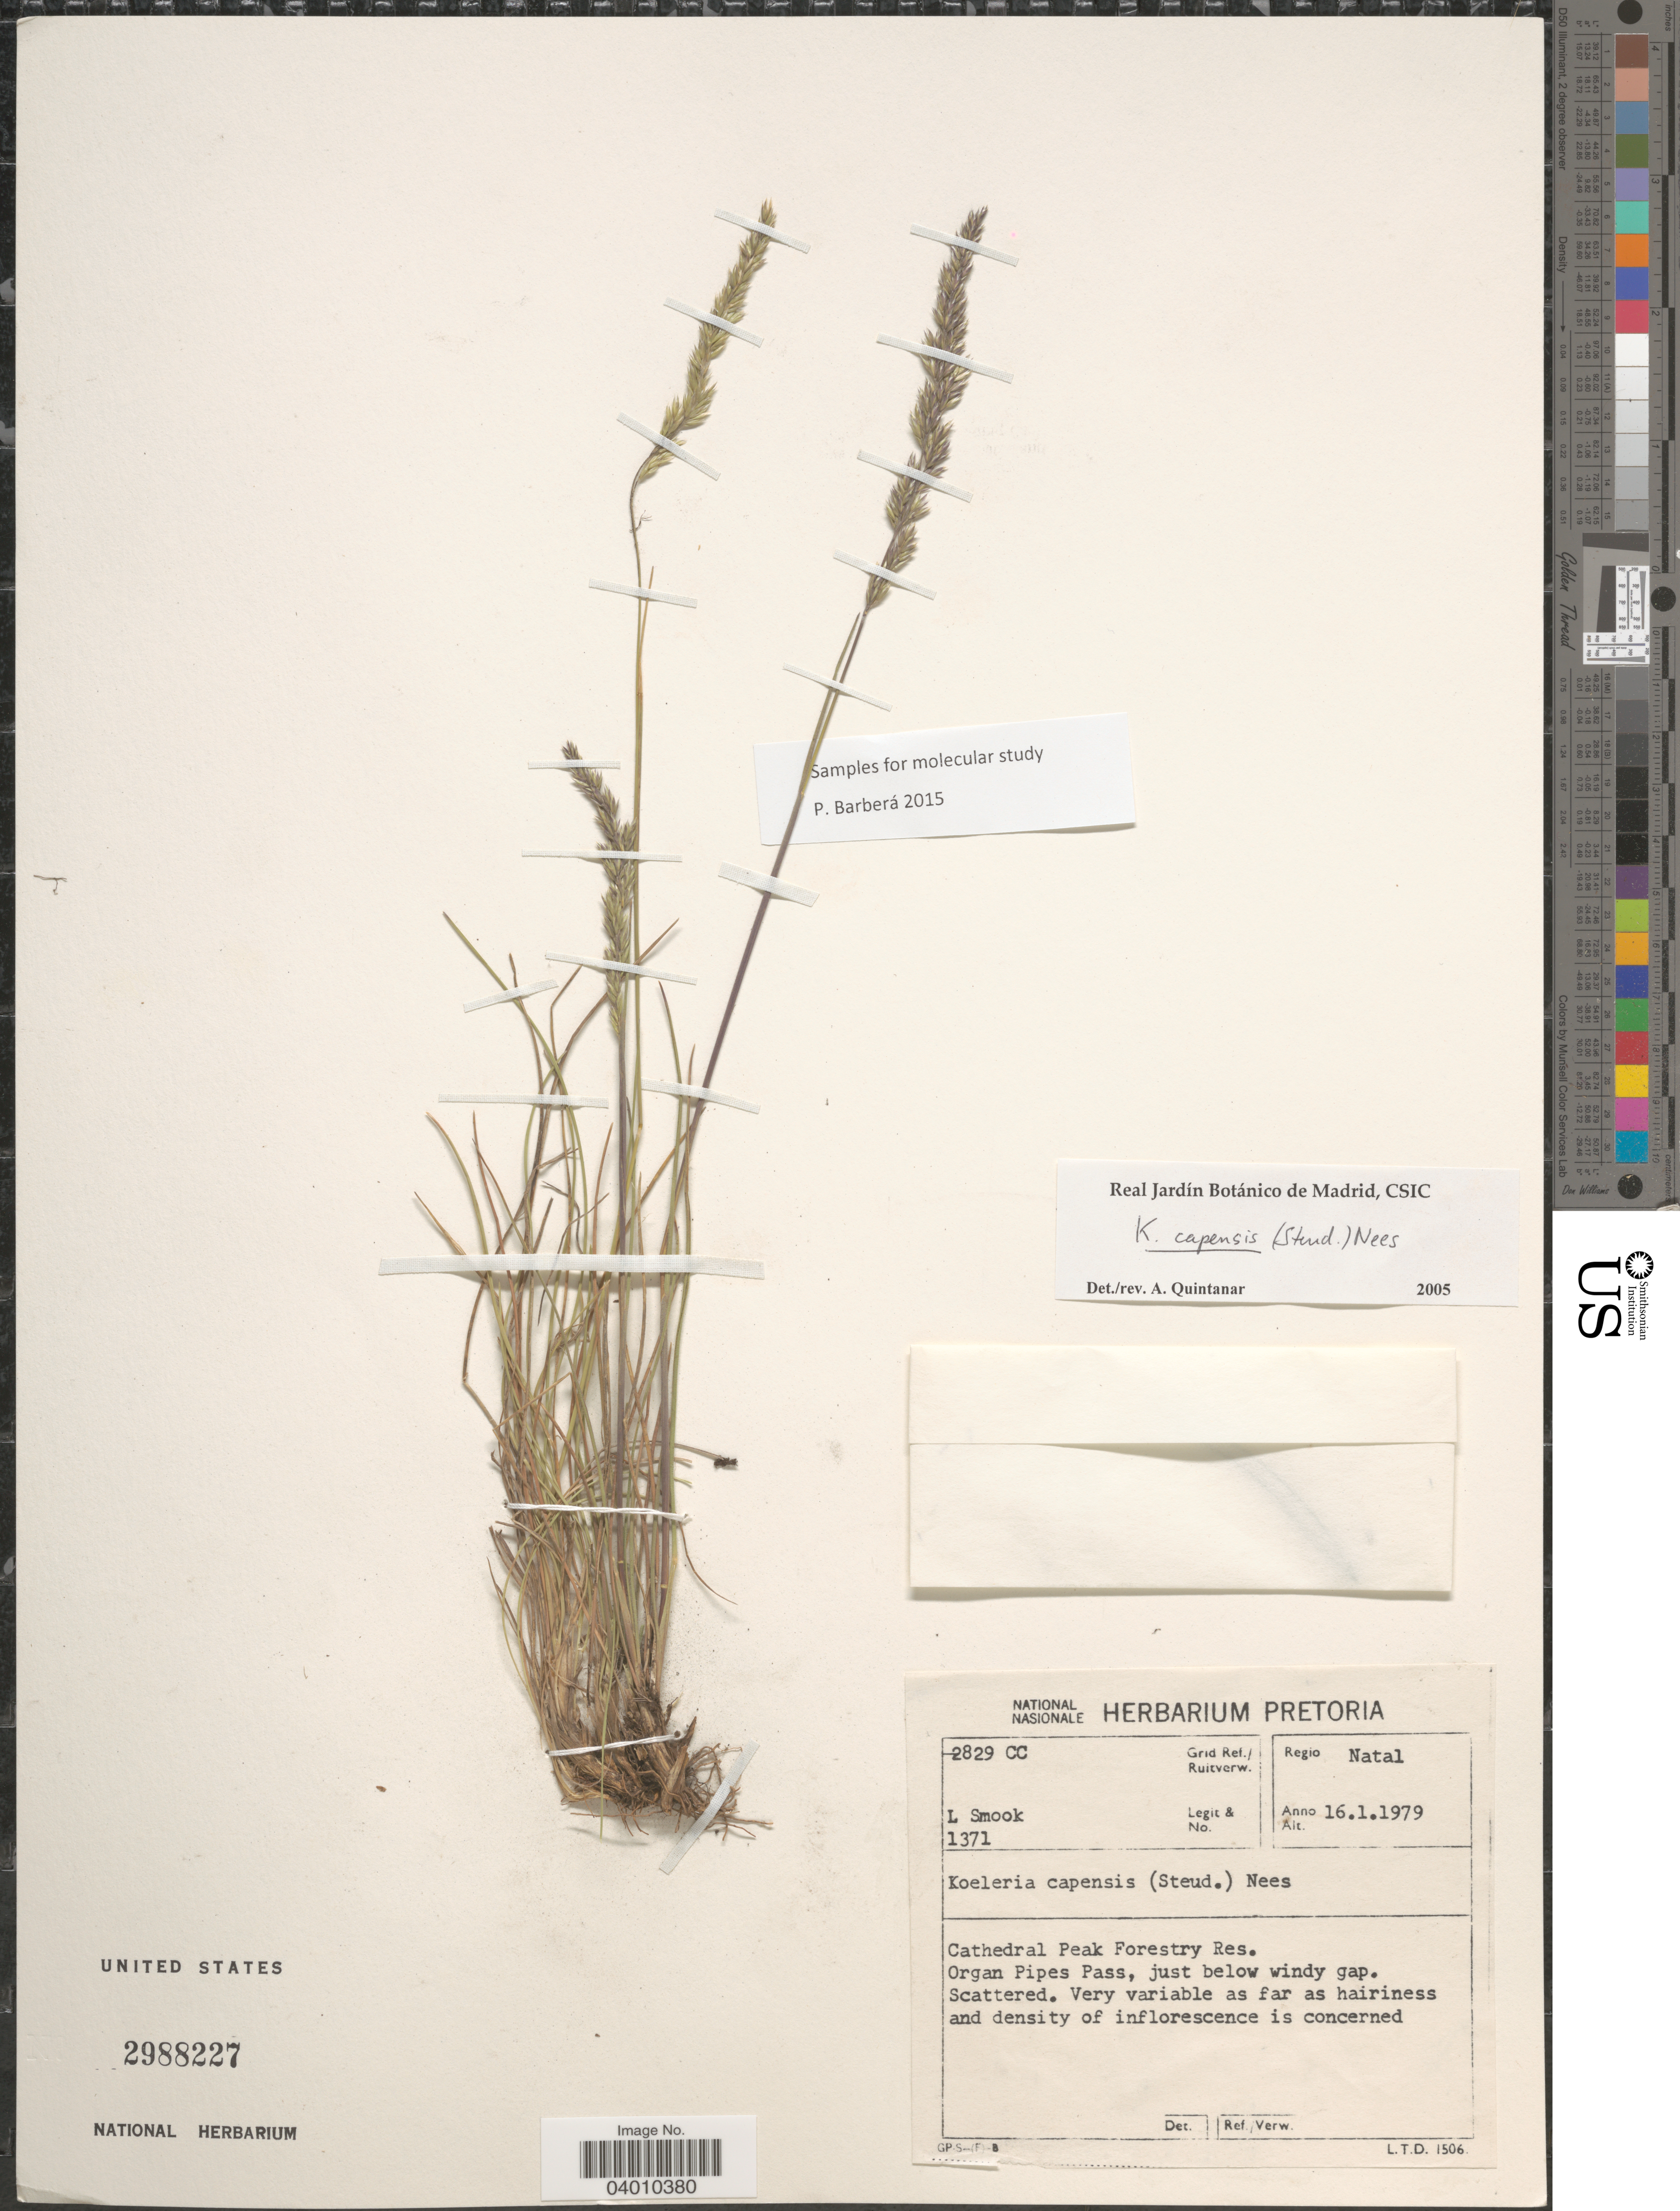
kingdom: Plantae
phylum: Tracheophyta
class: Liliopsida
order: Poales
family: Poaceae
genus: Koeleria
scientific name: Koeleria capensis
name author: (Steud.) Nees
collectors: L. Smook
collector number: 1371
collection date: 1979-01-16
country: South Africa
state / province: KwaZulu-Natal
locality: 2829 CC Grid Ref./Ruitverw. Regio Natal. Cathedral Peak Forestry Res. Organ Pipes Pass, just below windy gap.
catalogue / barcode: US 2988227